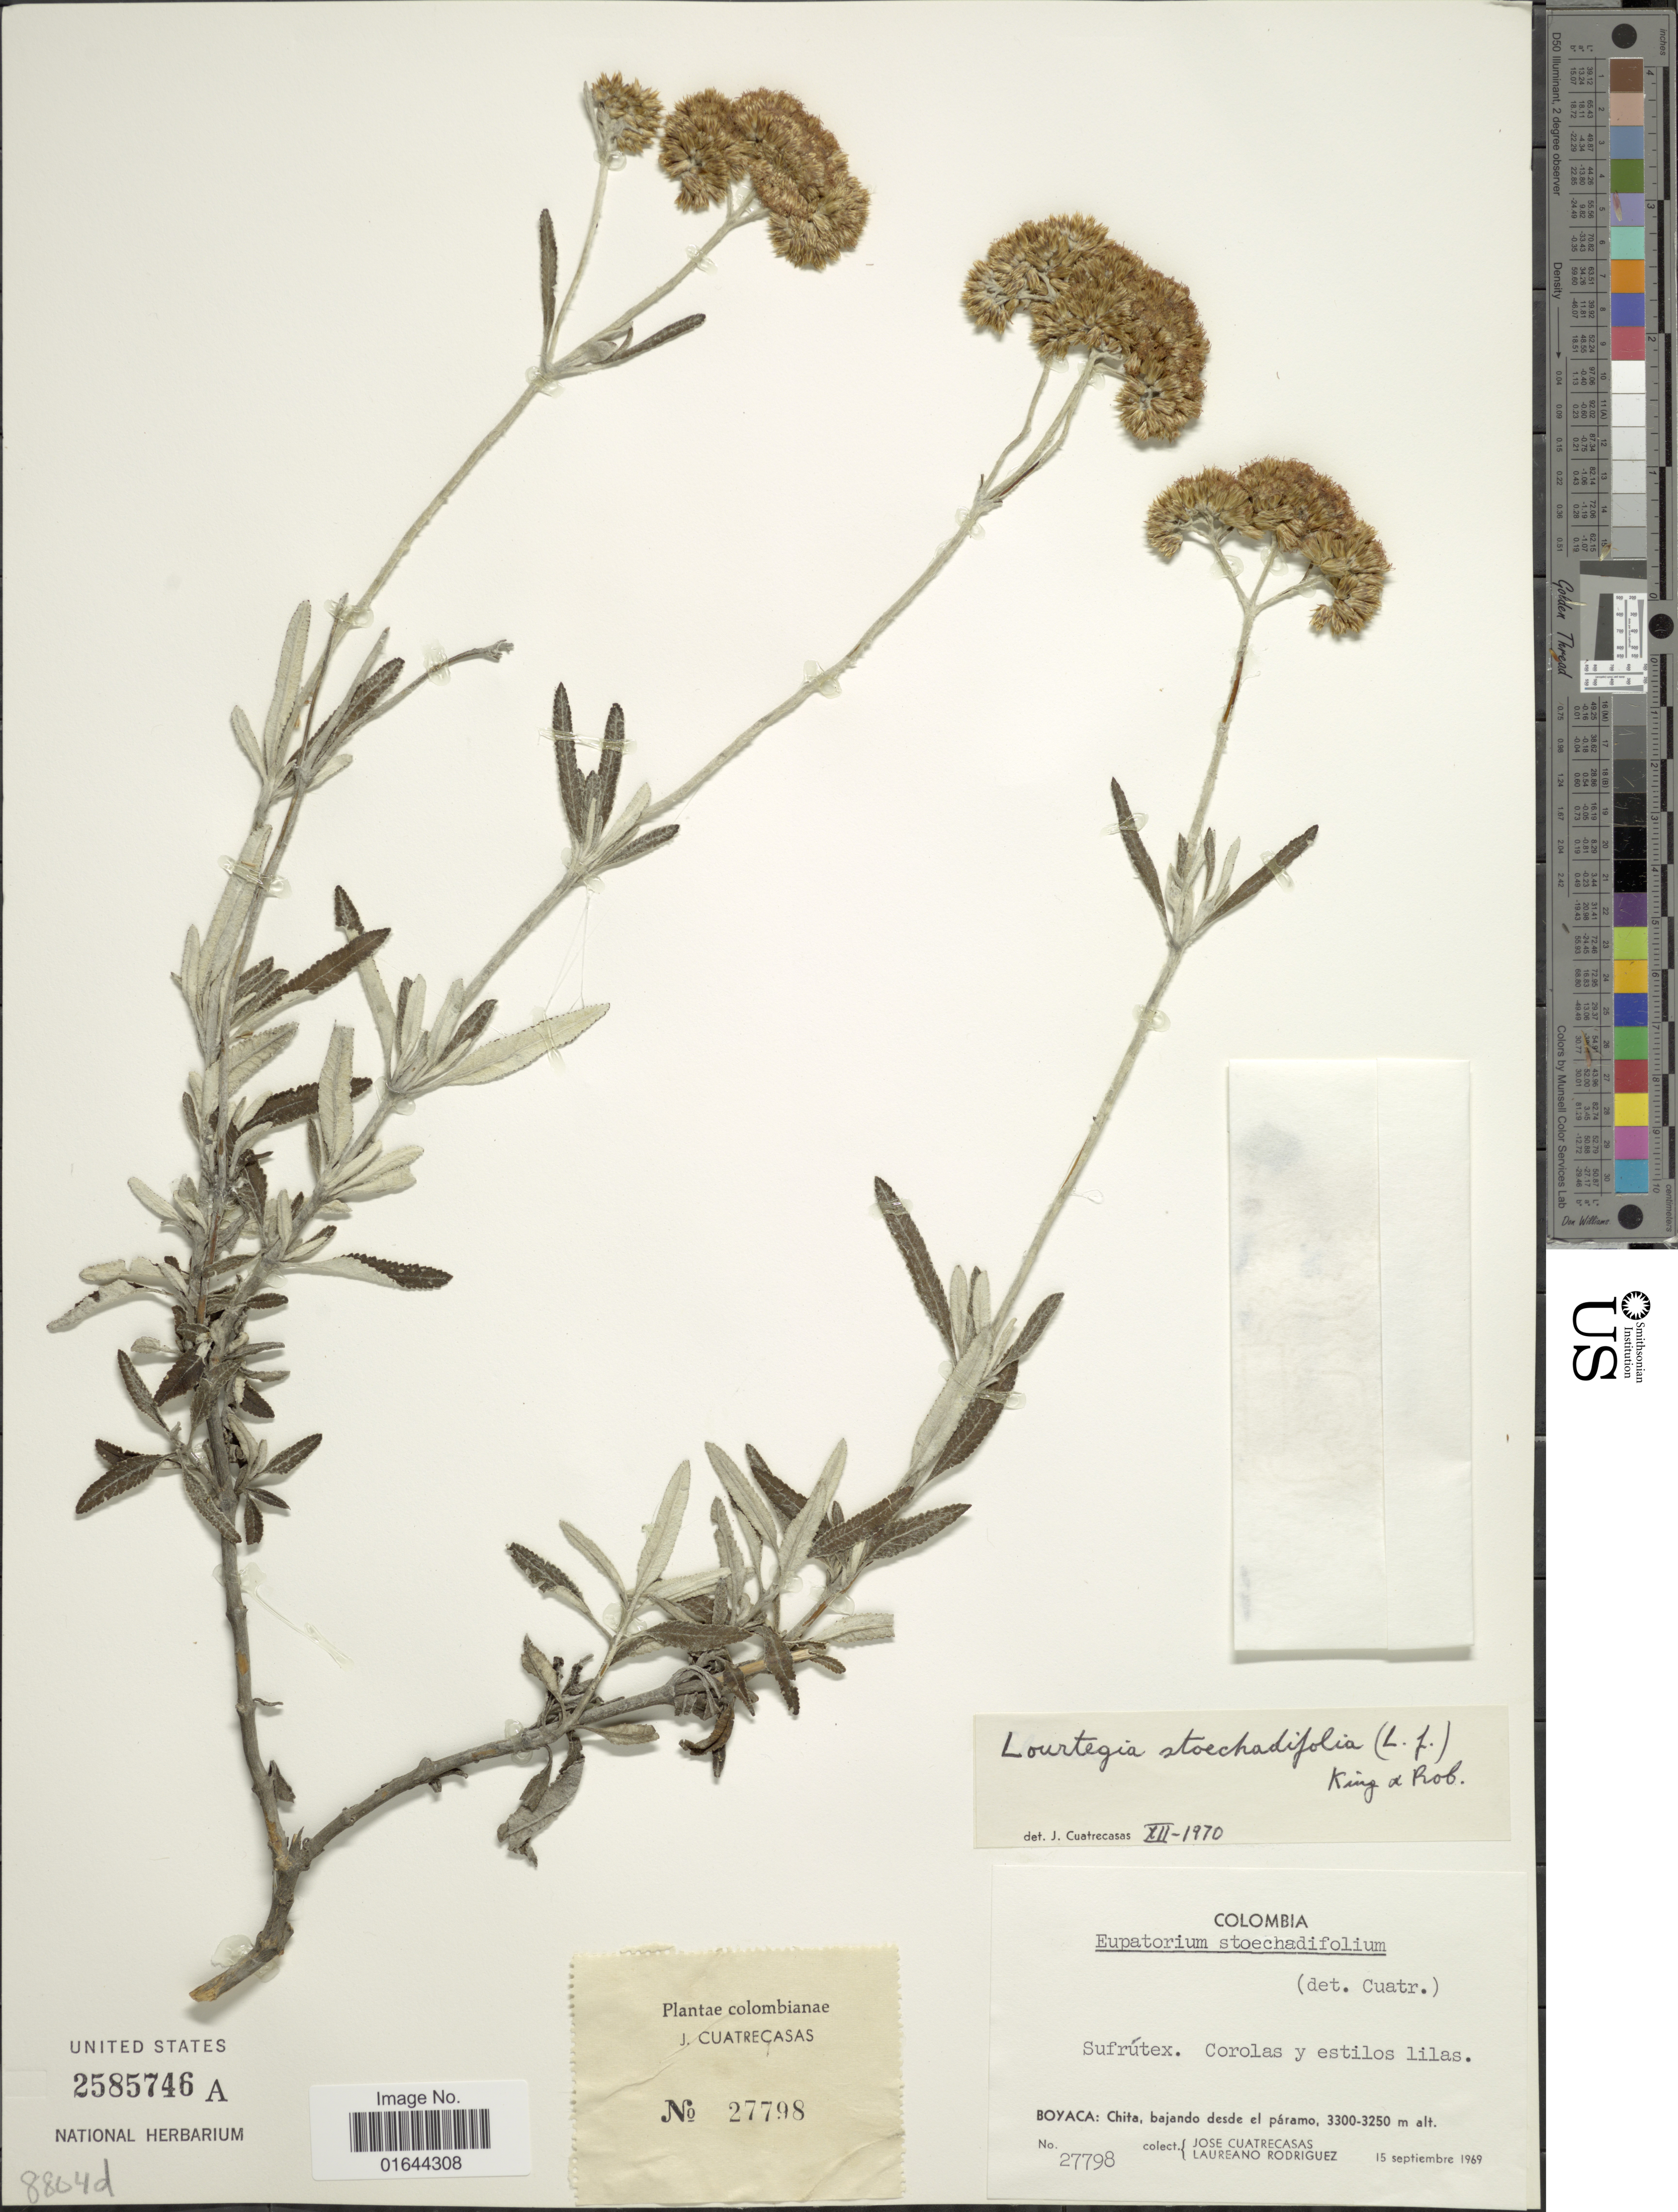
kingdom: Plantae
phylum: Tracheophyta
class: Magnoliopsida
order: Asterales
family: Asteraceae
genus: Lourteigia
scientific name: Lourteigia stoechadifolia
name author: (L. f.) R.M. King & H. Rob.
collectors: J. Cuatrecasas & L. Rodriguez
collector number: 27798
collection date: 1969-09-15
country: Colombia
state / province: Boyacá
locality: Boyaca: Chita, bajando desde el paramo.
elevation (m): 3250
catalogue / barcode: US 2585746A